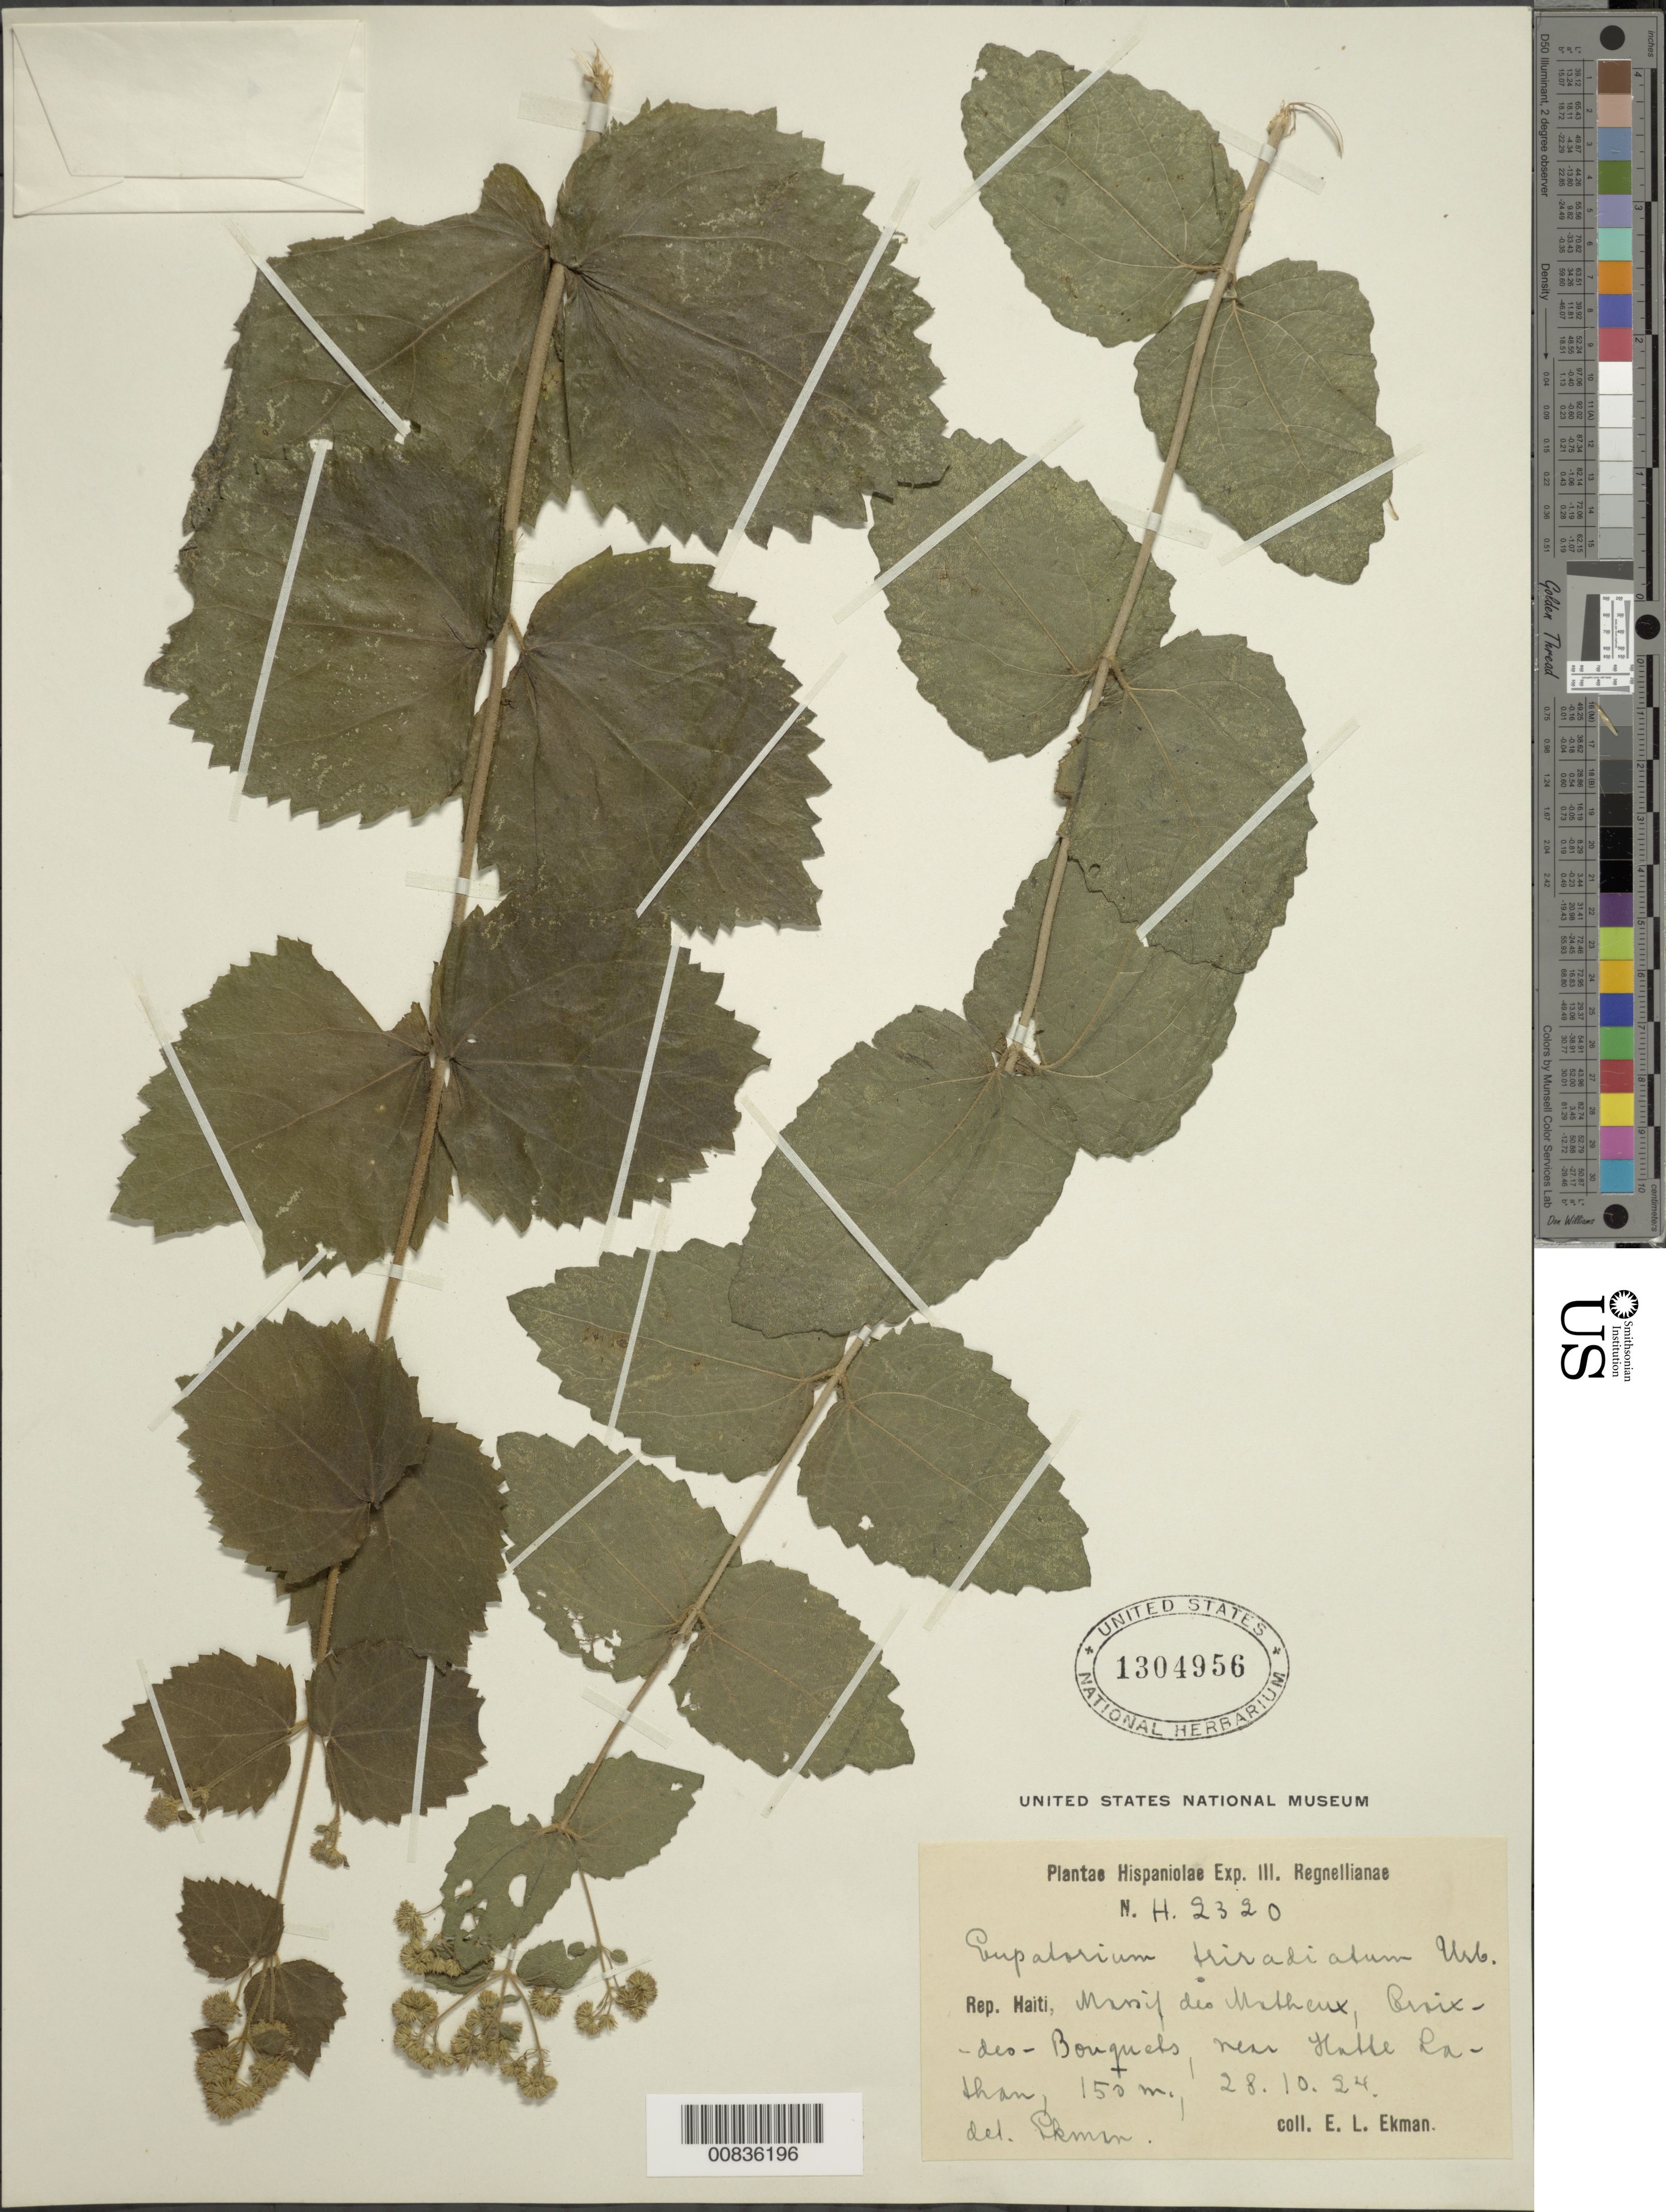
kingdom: Plantae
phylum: Tracheophyta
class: Magnoliopsida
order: Asterales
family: Asteraceae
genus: Koanophyllon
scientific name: Koanophyllon triradiatum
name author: (Urb.) R.M. King & H. Rob.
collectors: E. L. Ekman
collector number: H 2320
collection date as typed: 28 Oct 1924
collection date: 1924-10-28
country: Haiti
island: Hispaniola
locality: Massif des Matheux, Croix-des-Bouquets, near Hotte Lathan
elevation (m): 150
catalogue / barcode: US 1304956